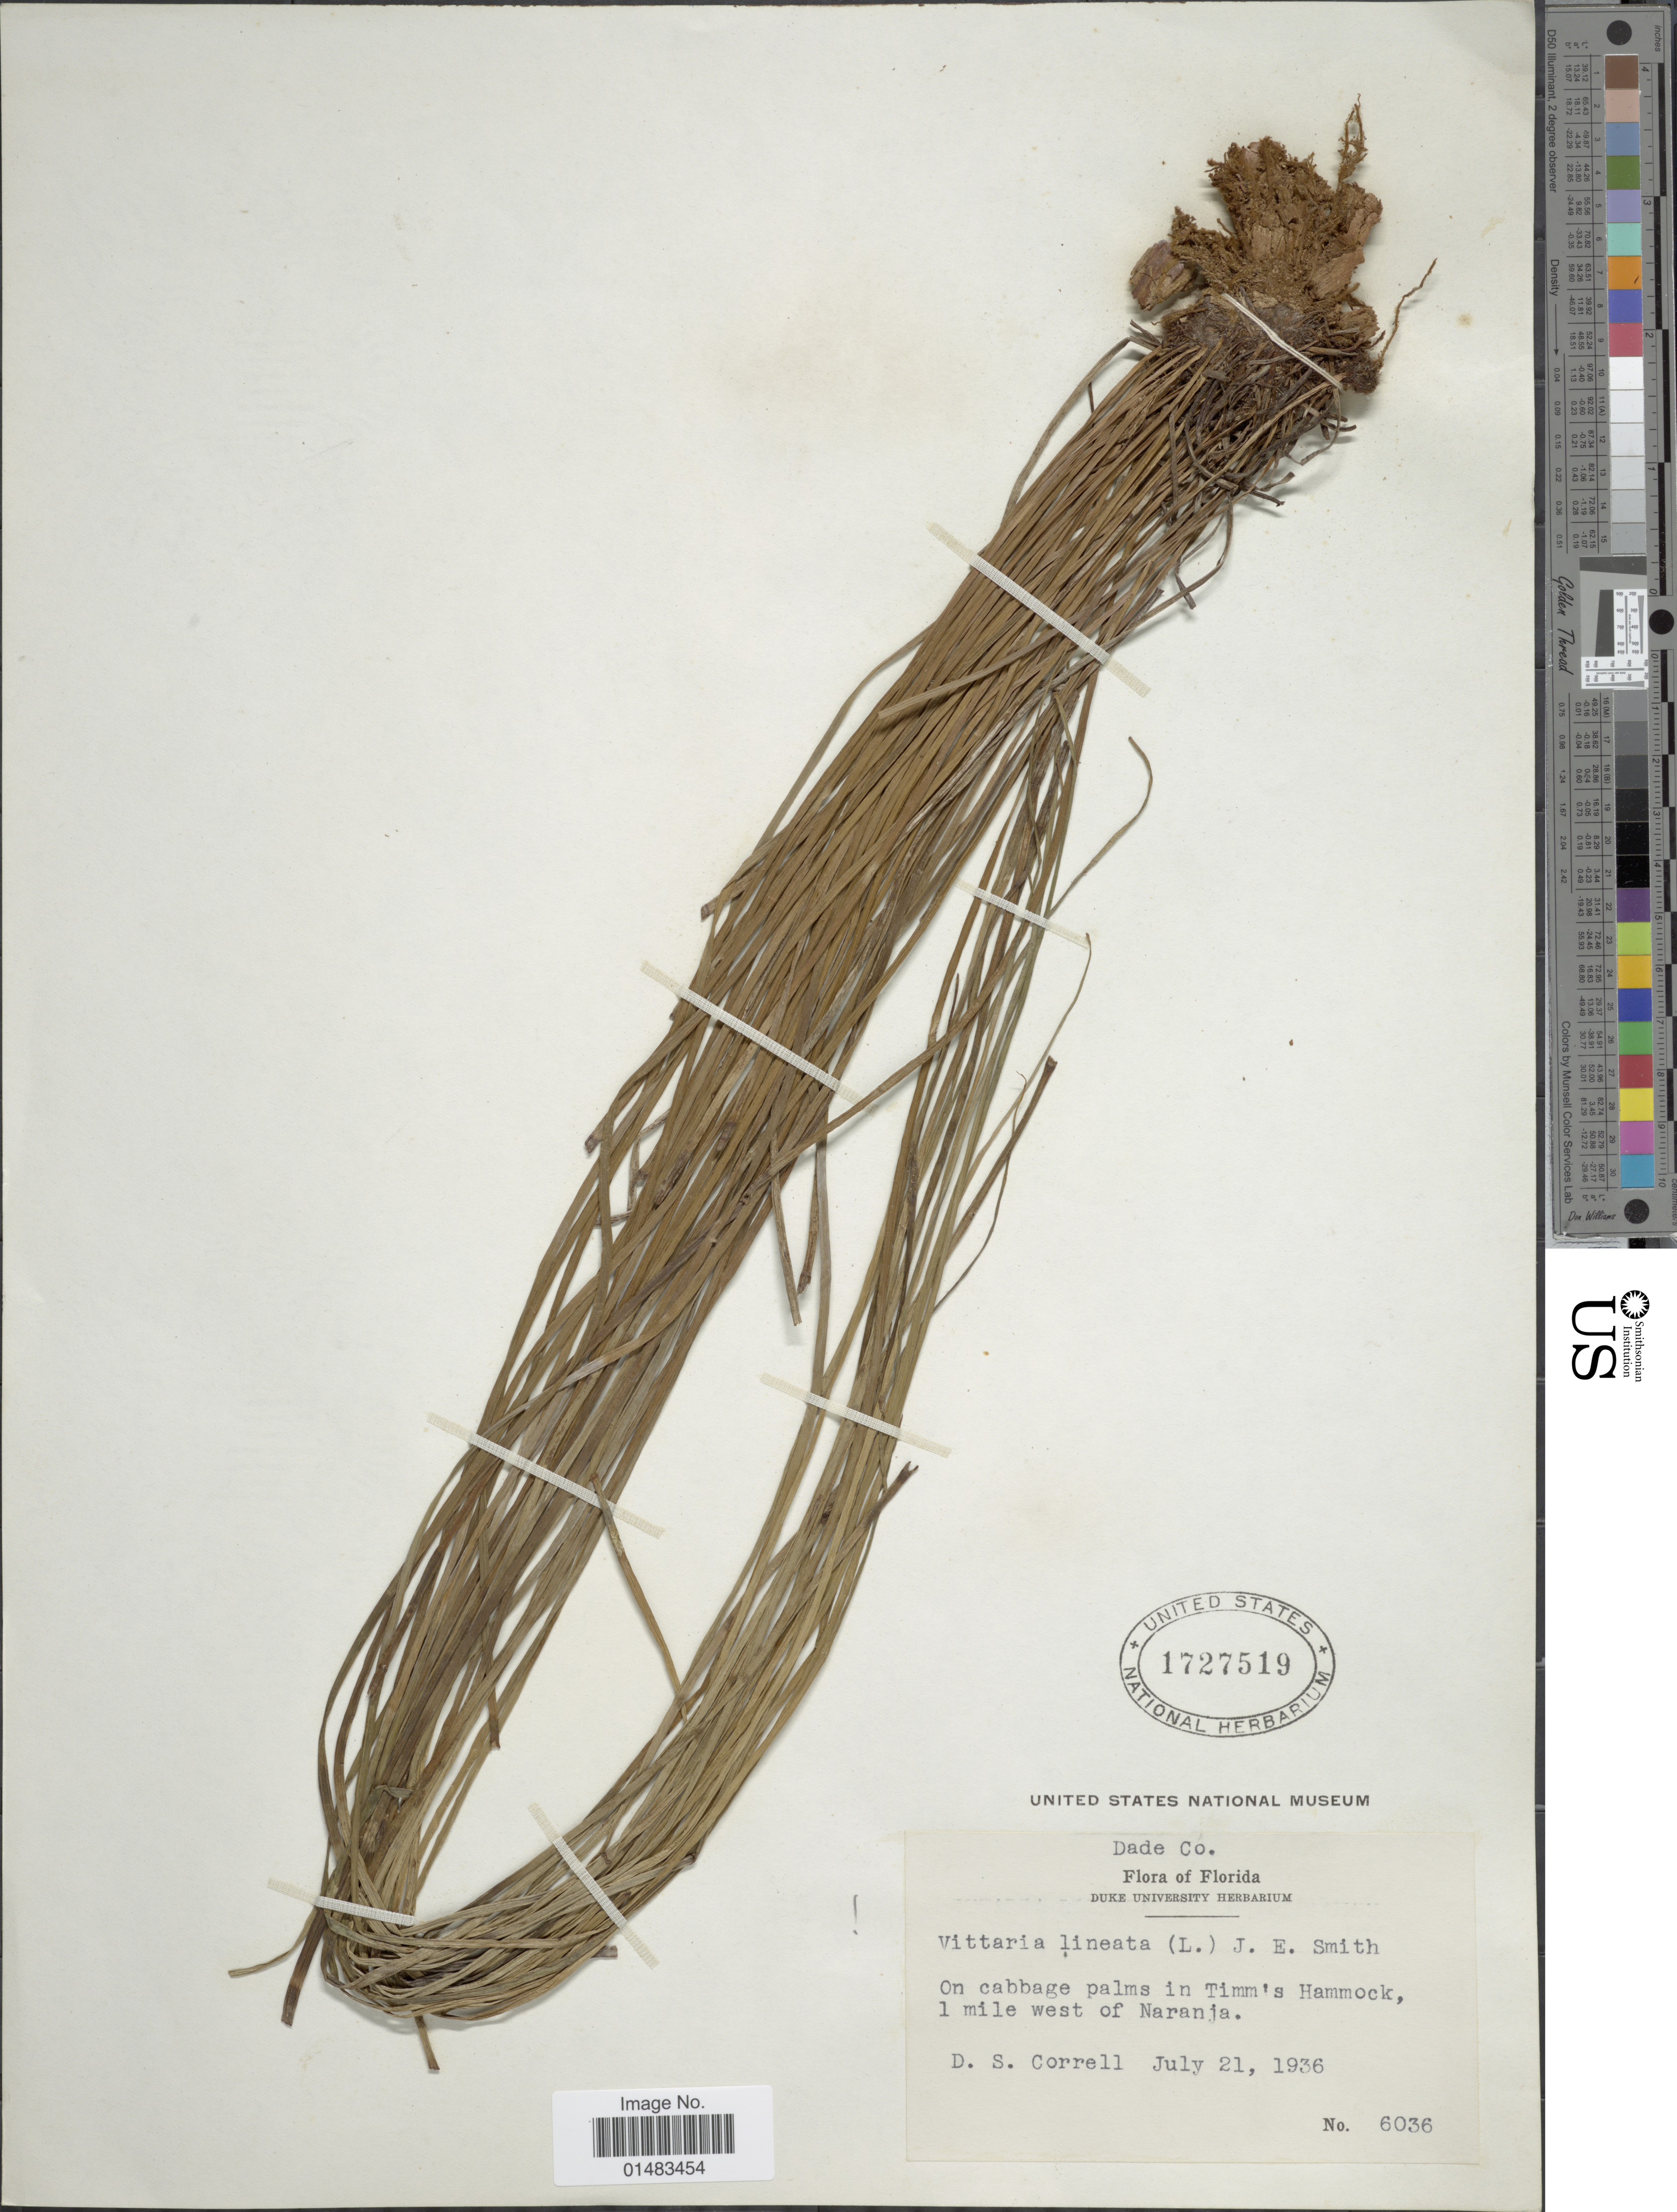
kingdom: Plantae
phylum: Tracheophyta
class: Polypodiopsida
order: Polypodiales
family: Pteridaceae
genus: Vittaria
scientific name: Vittaria lineata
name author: (L.) Sm.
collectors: D. S. Correll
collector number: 6036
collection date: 1936-07-21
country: United States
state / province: Florida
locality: Flora of Florida, On cabbage palms in Timm's Hammock, 1 mile west of Naranja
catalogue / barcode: US 1727519